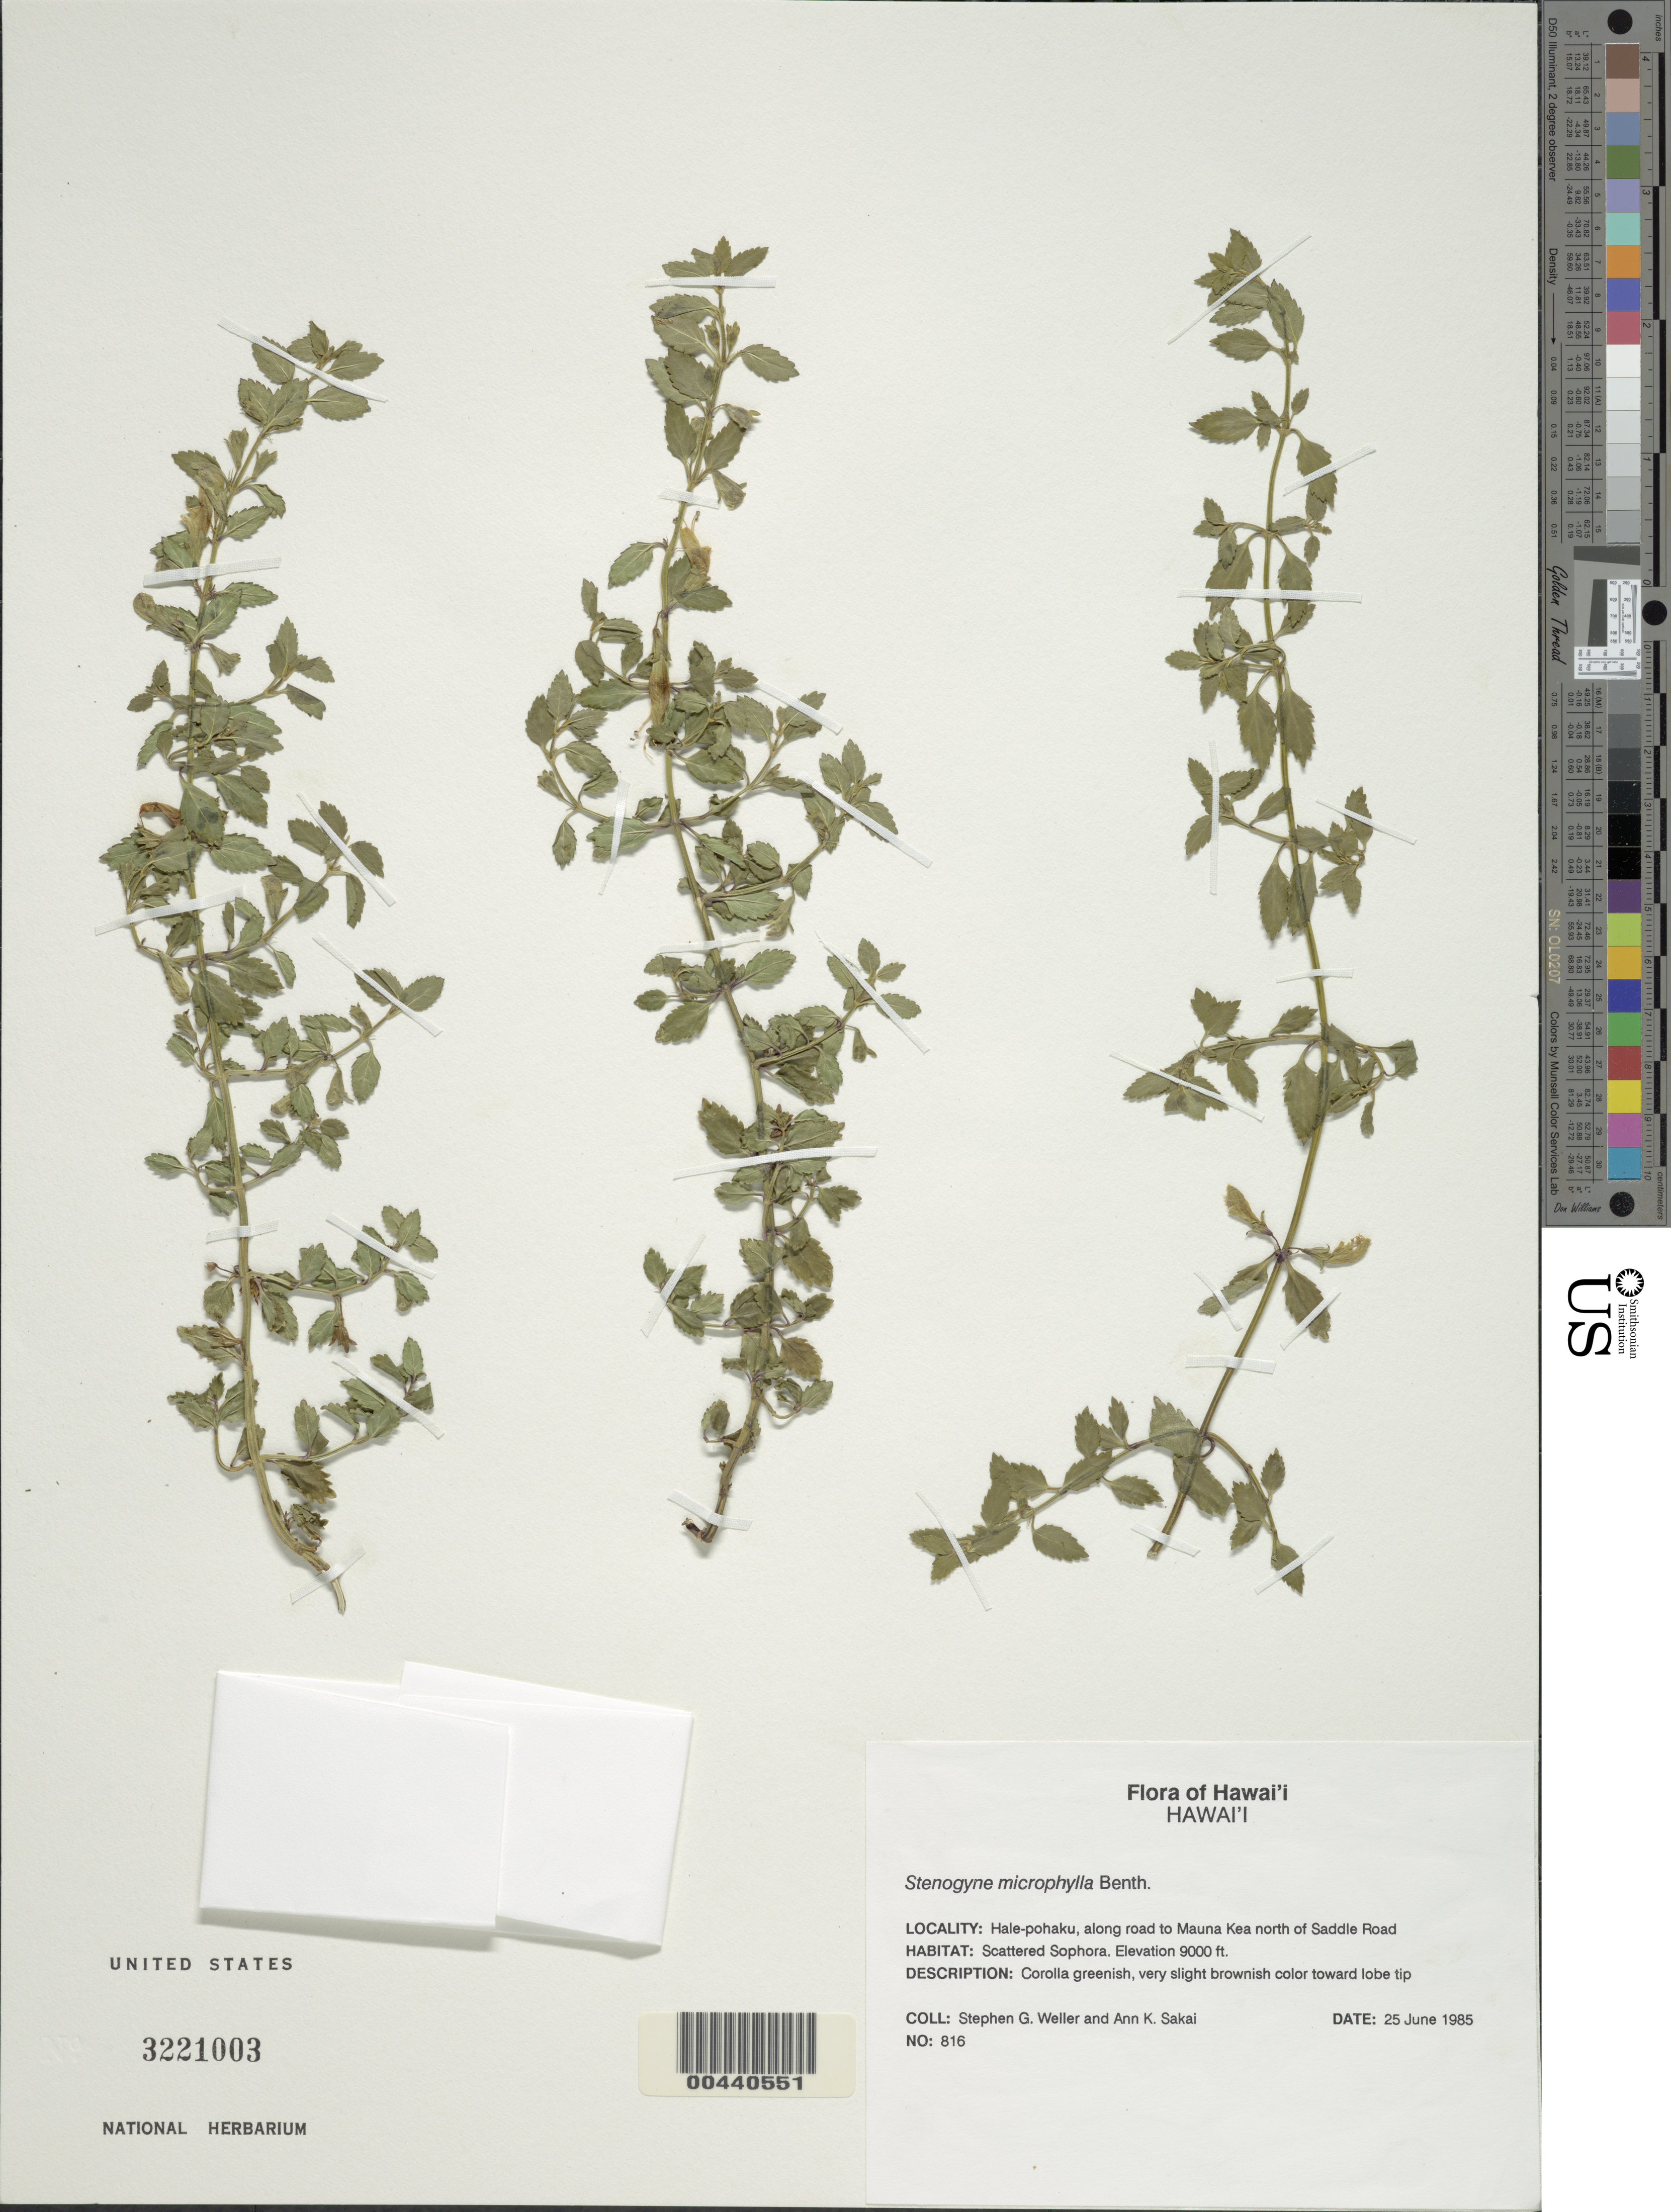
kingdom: Plantae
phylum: Tracheophyta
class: Magnoliopsida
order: Lamiales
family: Lamiaceae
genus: Stenogyne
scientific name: Stenogyne microphylla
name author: Benth.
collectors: S. G. Weller & A. Sakai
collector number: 816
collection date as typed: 25 Jun 1985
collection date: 1985-06-25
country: United States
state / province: Hawaii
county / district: Hawaii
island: Hawaii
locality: Hale-pohaku, along road to Mauna Kea north of Saddle Road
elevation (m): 2743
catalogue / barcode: US 3221003